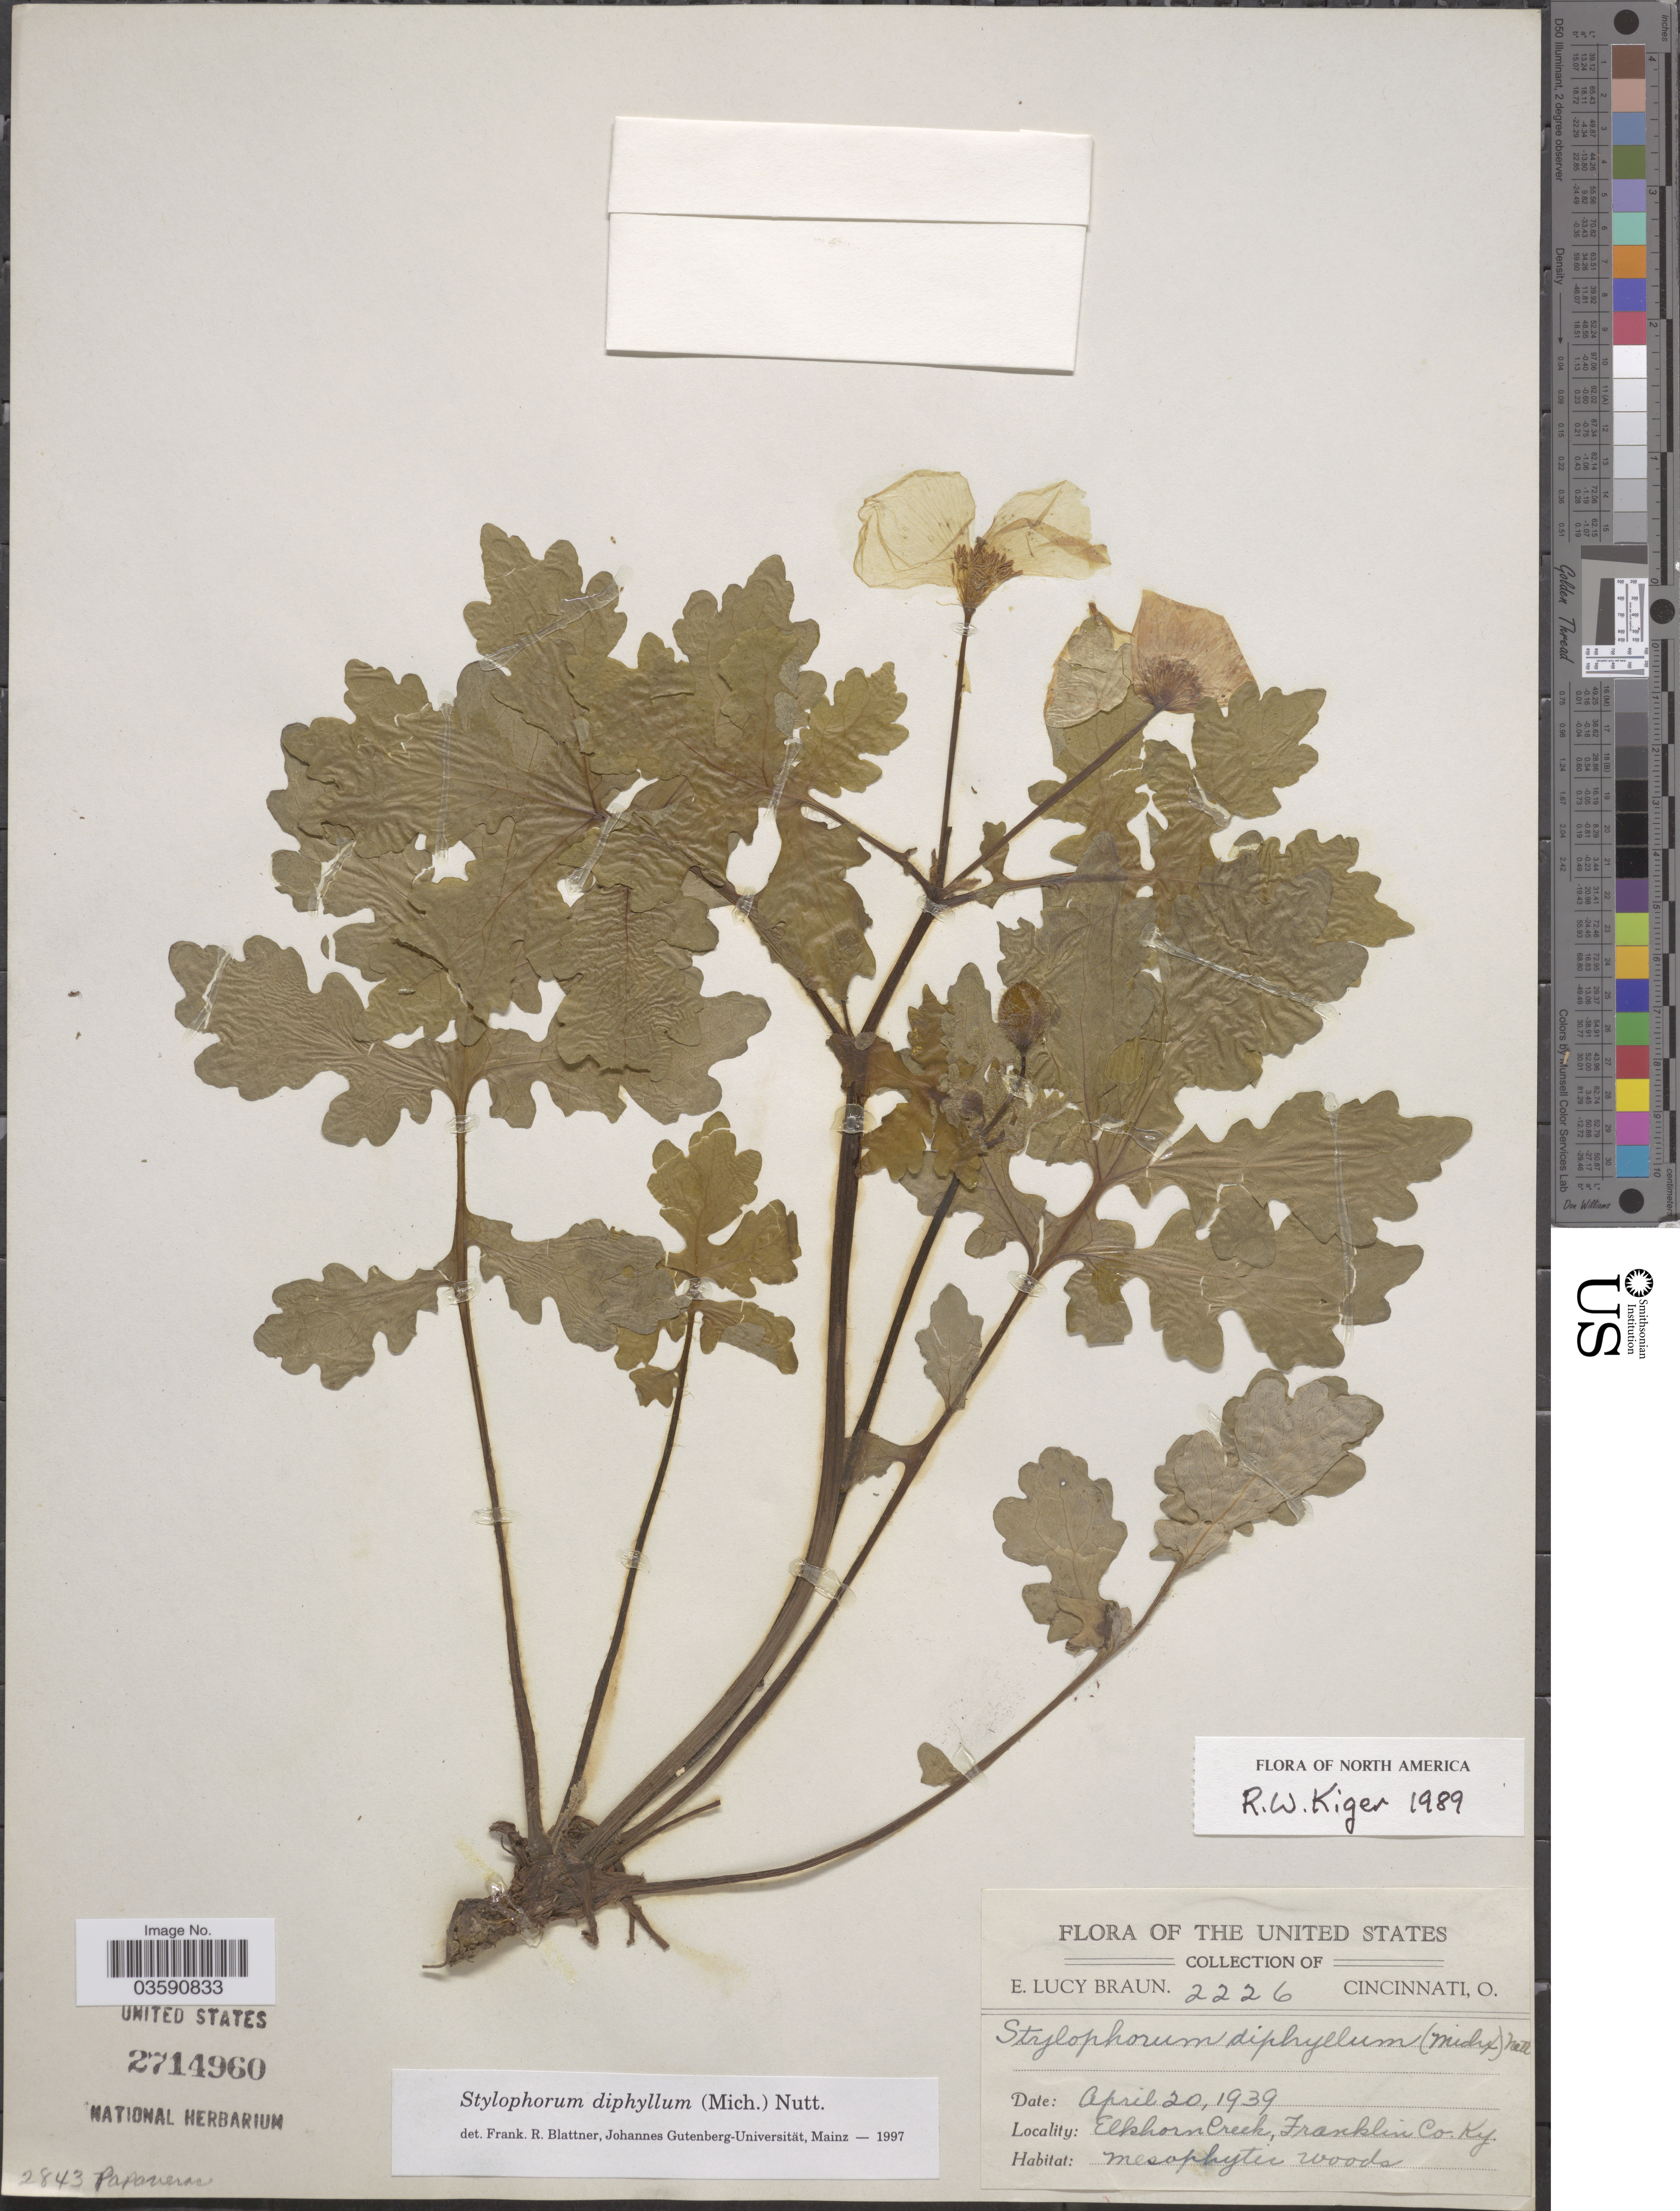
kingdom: Plantae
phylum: Tracheophyta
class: Magnoliopsida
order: Ranunculales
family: Papaveraceae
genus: Stylophorum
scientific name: Stylophorum diphyllum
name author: (Michx.) Nutt.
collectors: E. L. Braun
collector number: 2226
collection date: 1939-04-20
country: United States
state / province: Kentucky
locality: Elkhorn Creek, Franklin Co.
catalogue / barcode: US 2714960